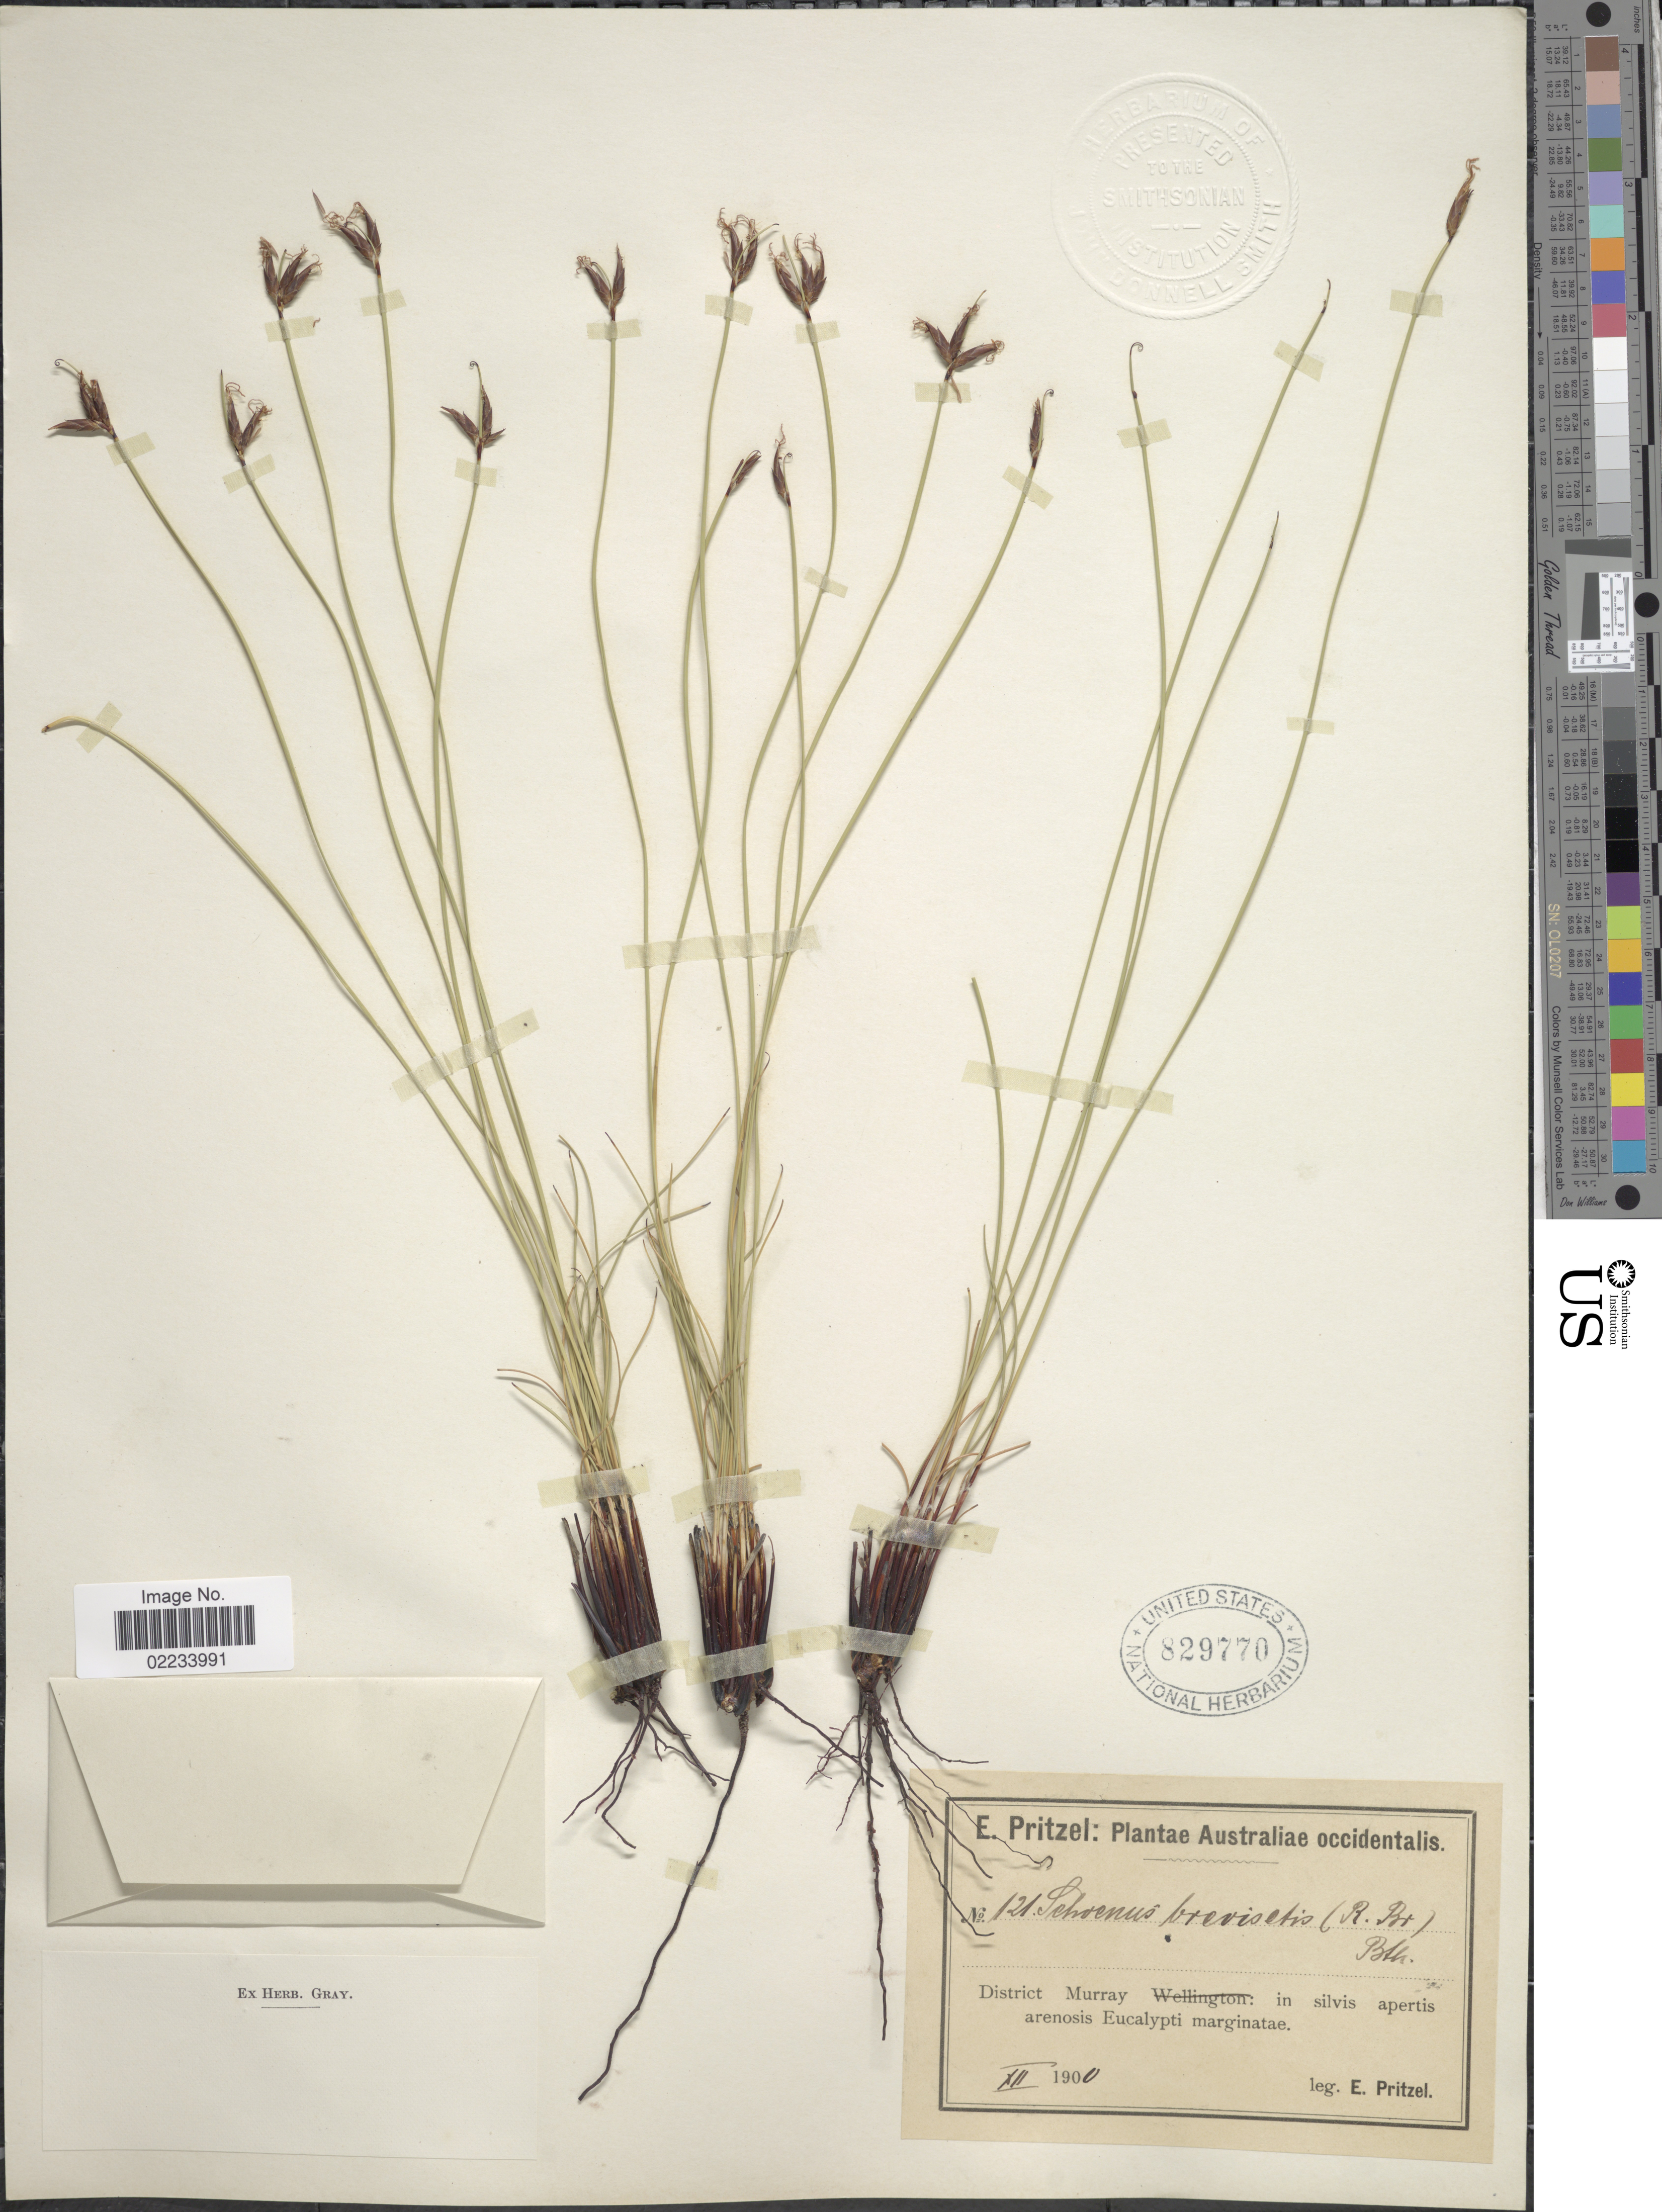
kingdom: Plantae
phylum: Tracheophyta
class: Liliopsida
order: Poales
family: Cyperaceae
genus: Schoenus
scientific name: Schoenus brevisetis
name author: (R. Br.) Roem. & Schult.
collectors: E. G. Pritzel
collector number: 121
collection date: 1900-12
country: Australia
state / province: Victoria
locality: District Murray: in silvis apertis arenosis Eucalypti marginatae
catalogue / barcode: US 829770